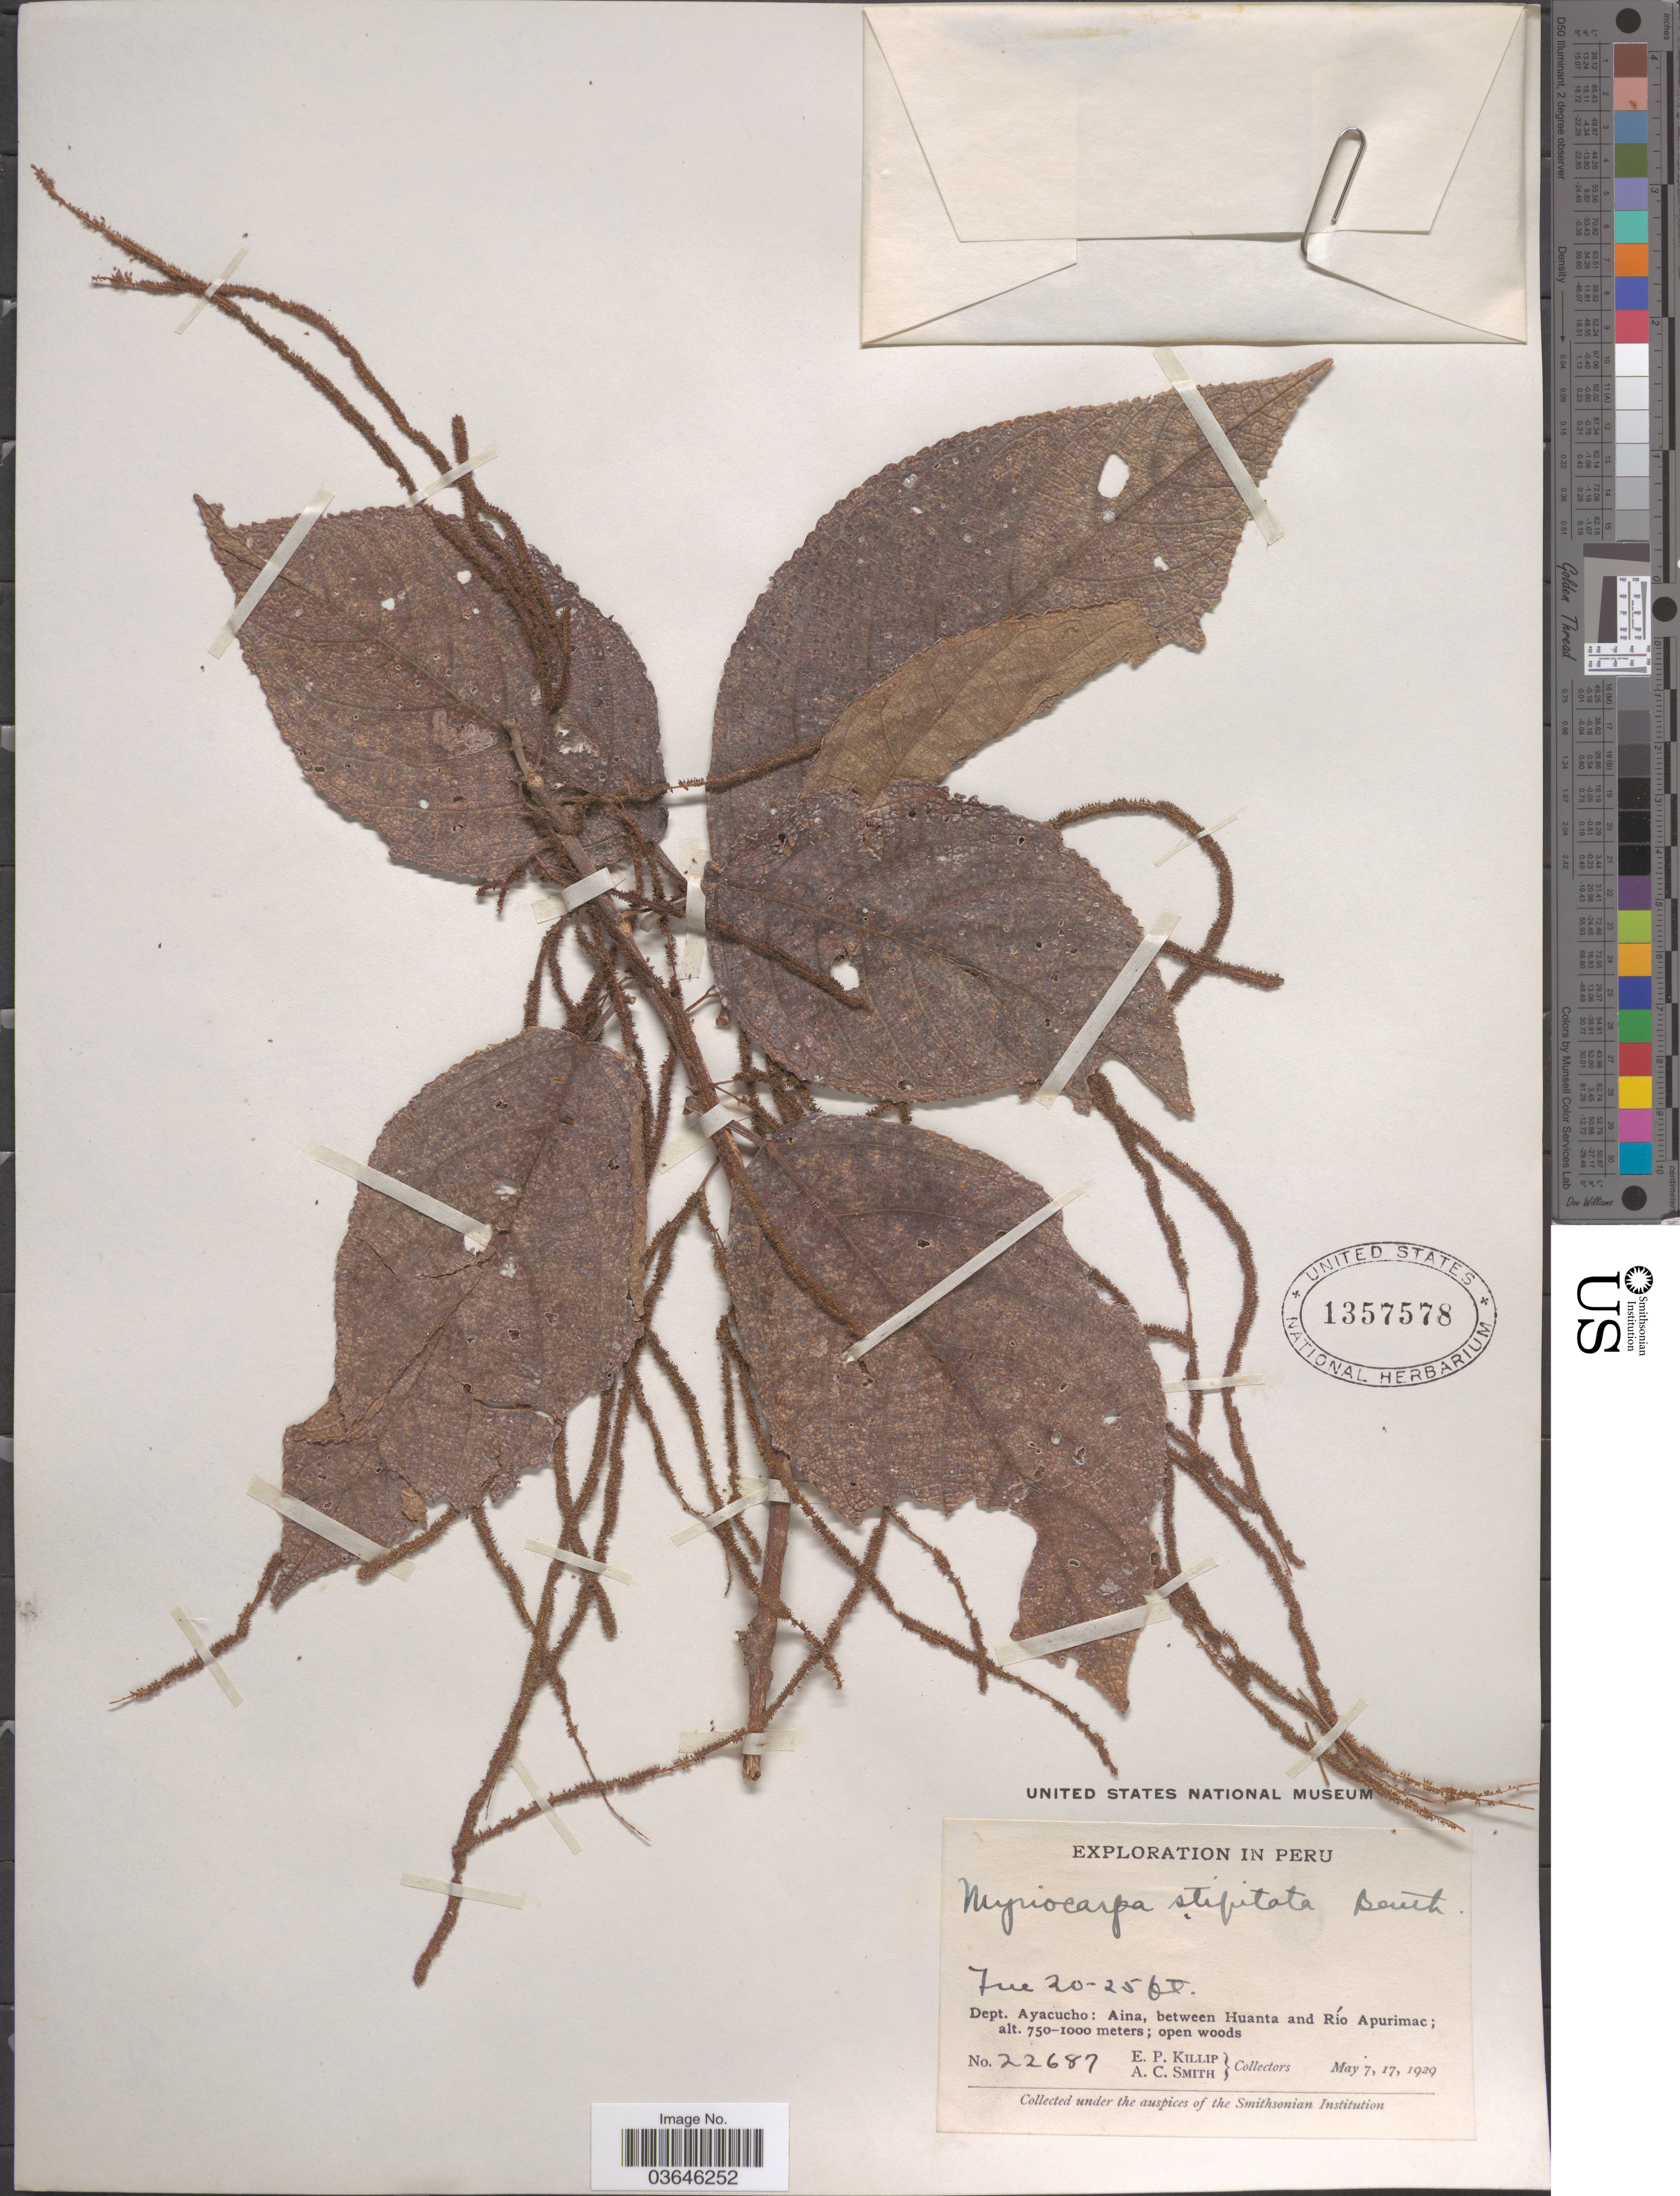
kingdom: Plantae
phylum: Tracheophyta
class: Magnoliopsida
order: Rosales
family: Urticaceae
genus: Myriocarpa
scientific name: Myriocarpa stipitata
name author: Benth.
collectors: E. P. Killip & A. C. Smith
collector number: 22687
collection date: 1929-05-07/1929-05-17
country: Peru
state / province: Ayacucho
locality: Dept. Ayacucho: Aina, between Huanta and Río Apurimac.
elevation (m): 750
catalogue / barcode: US 1357578